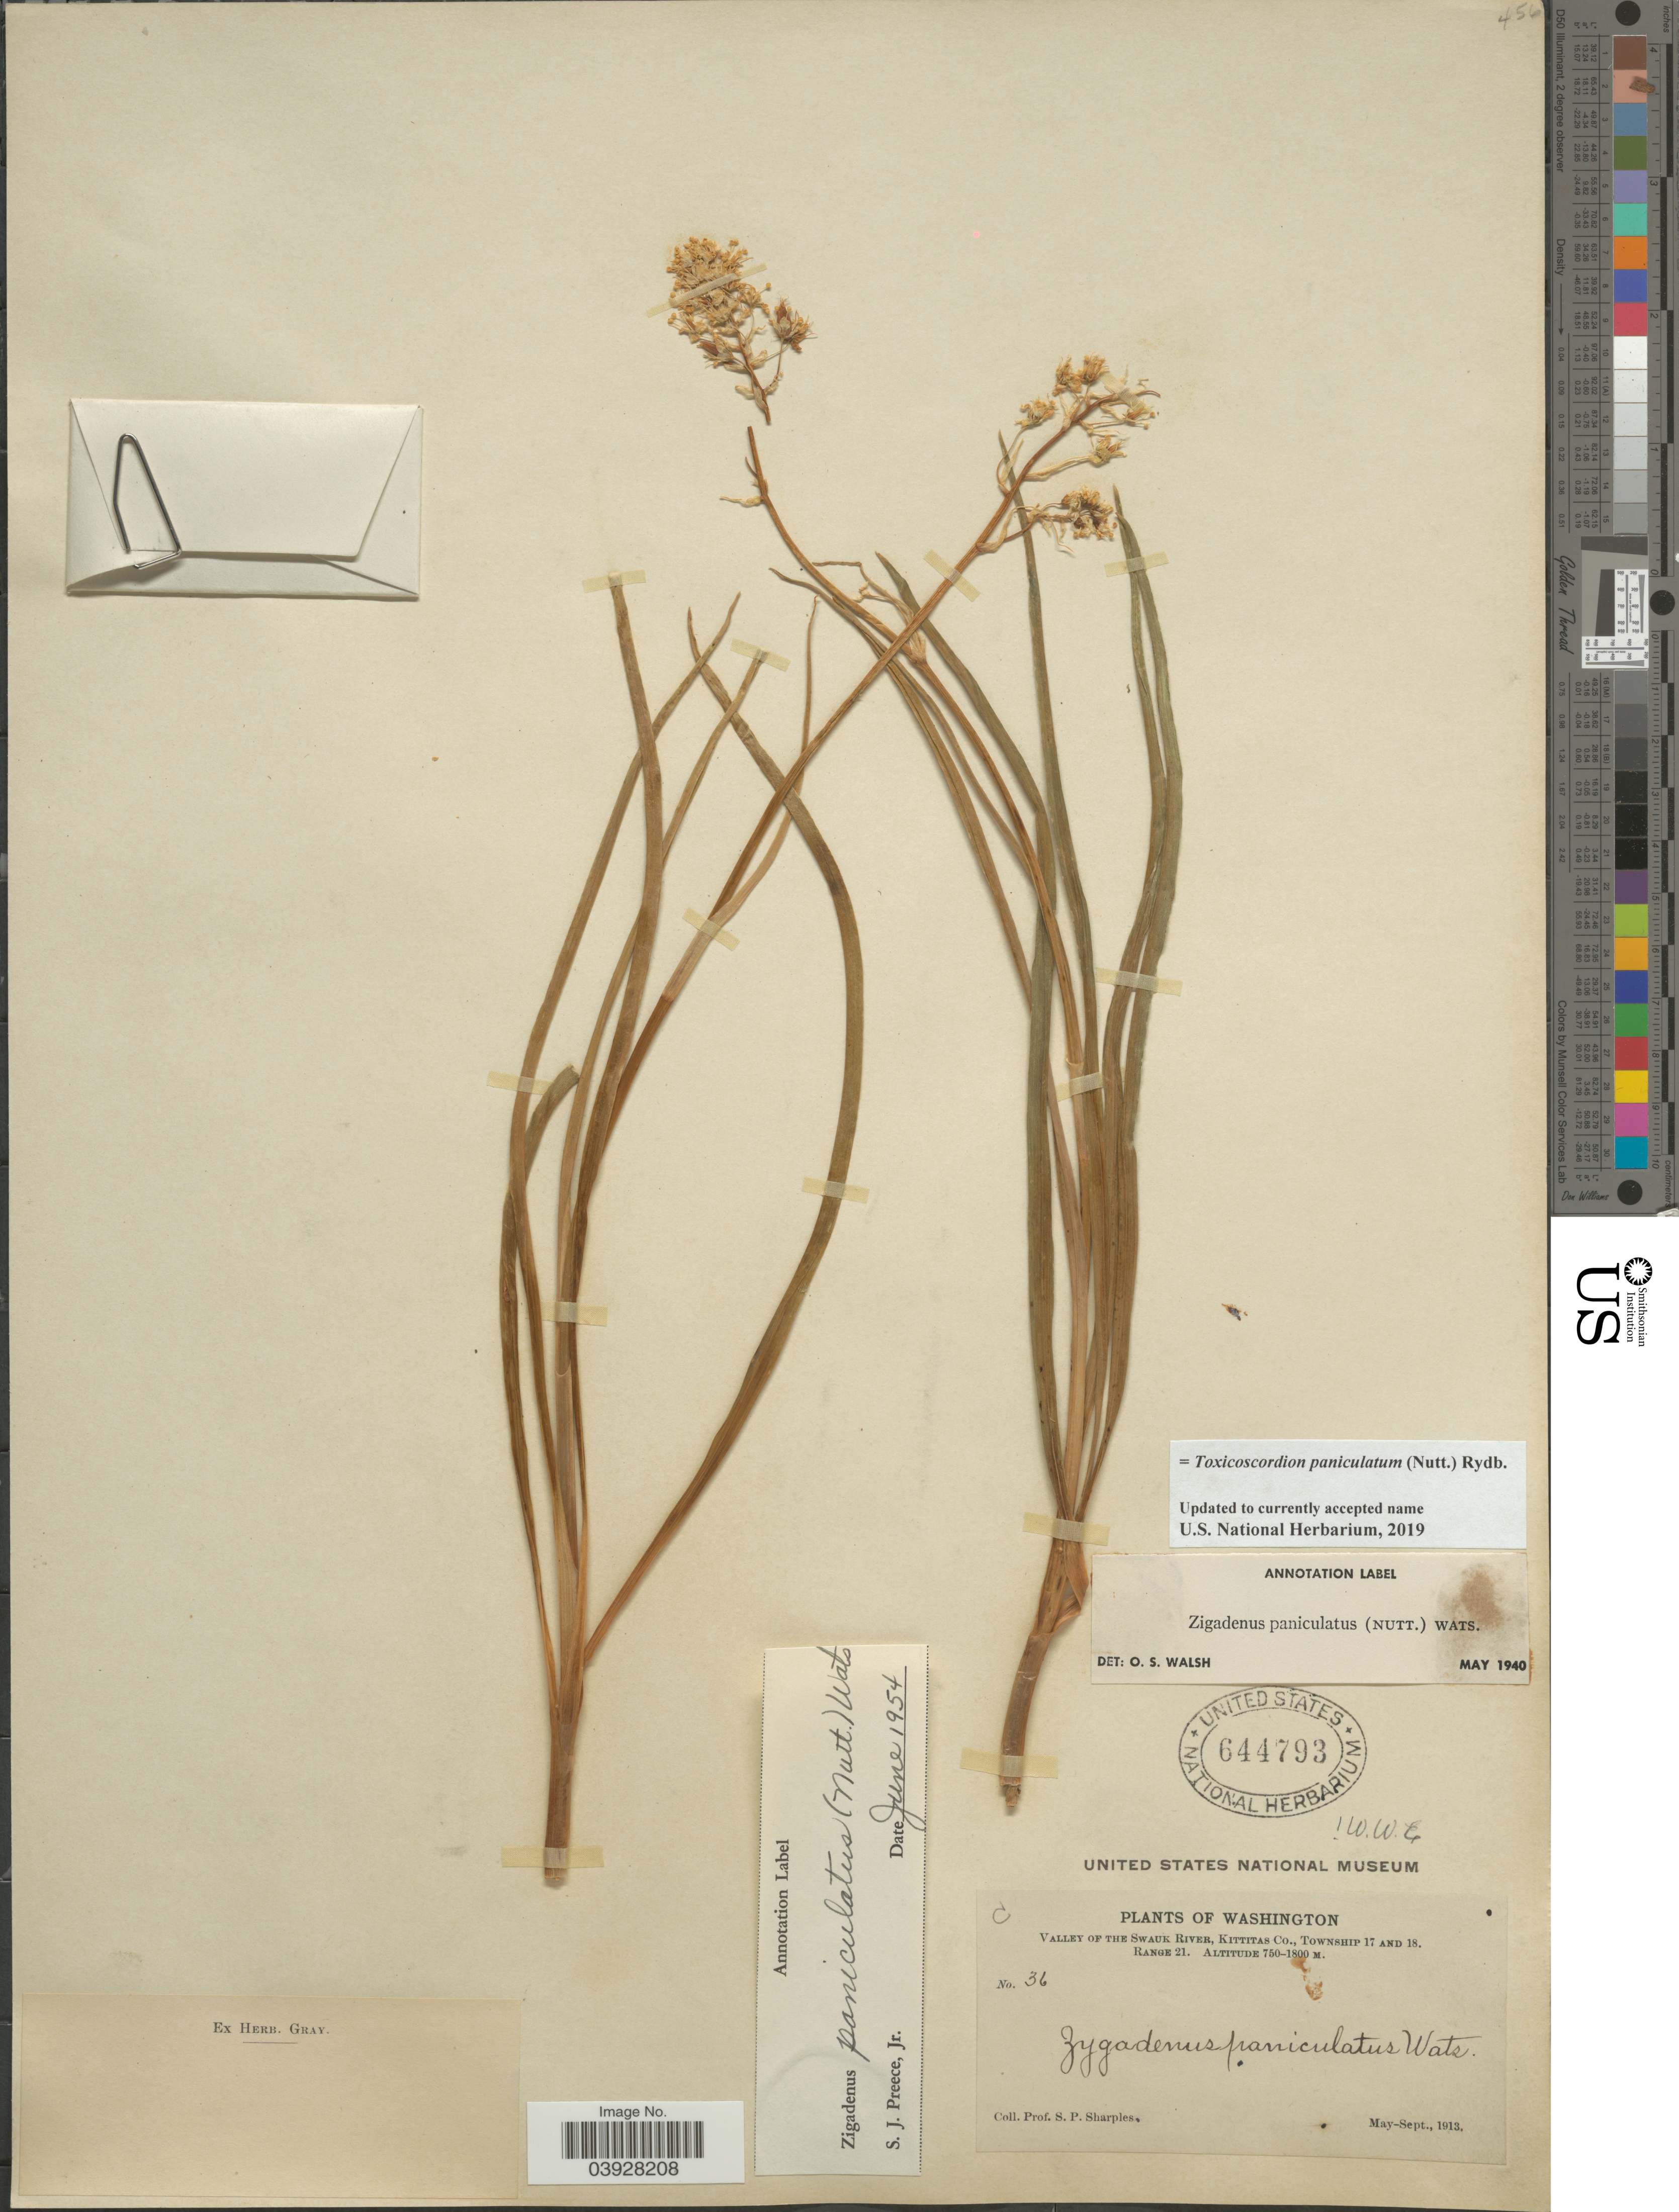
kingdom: Plantae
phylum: Tracheophyta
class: Liliopsida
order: Liliales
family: Melanthiaceae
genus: Toxicoscordion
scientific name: Toxicoscordion paniculatum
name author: (Nutt.) Rydb.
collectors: S. Sharples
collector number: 36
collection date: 1913-05/1913-09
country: United States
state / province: Washington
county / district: Kittitas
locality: Valley of the Swauk River, Kittitas Co., Township 17 and 18. Range 21.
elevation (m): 750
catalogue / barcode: US 644793